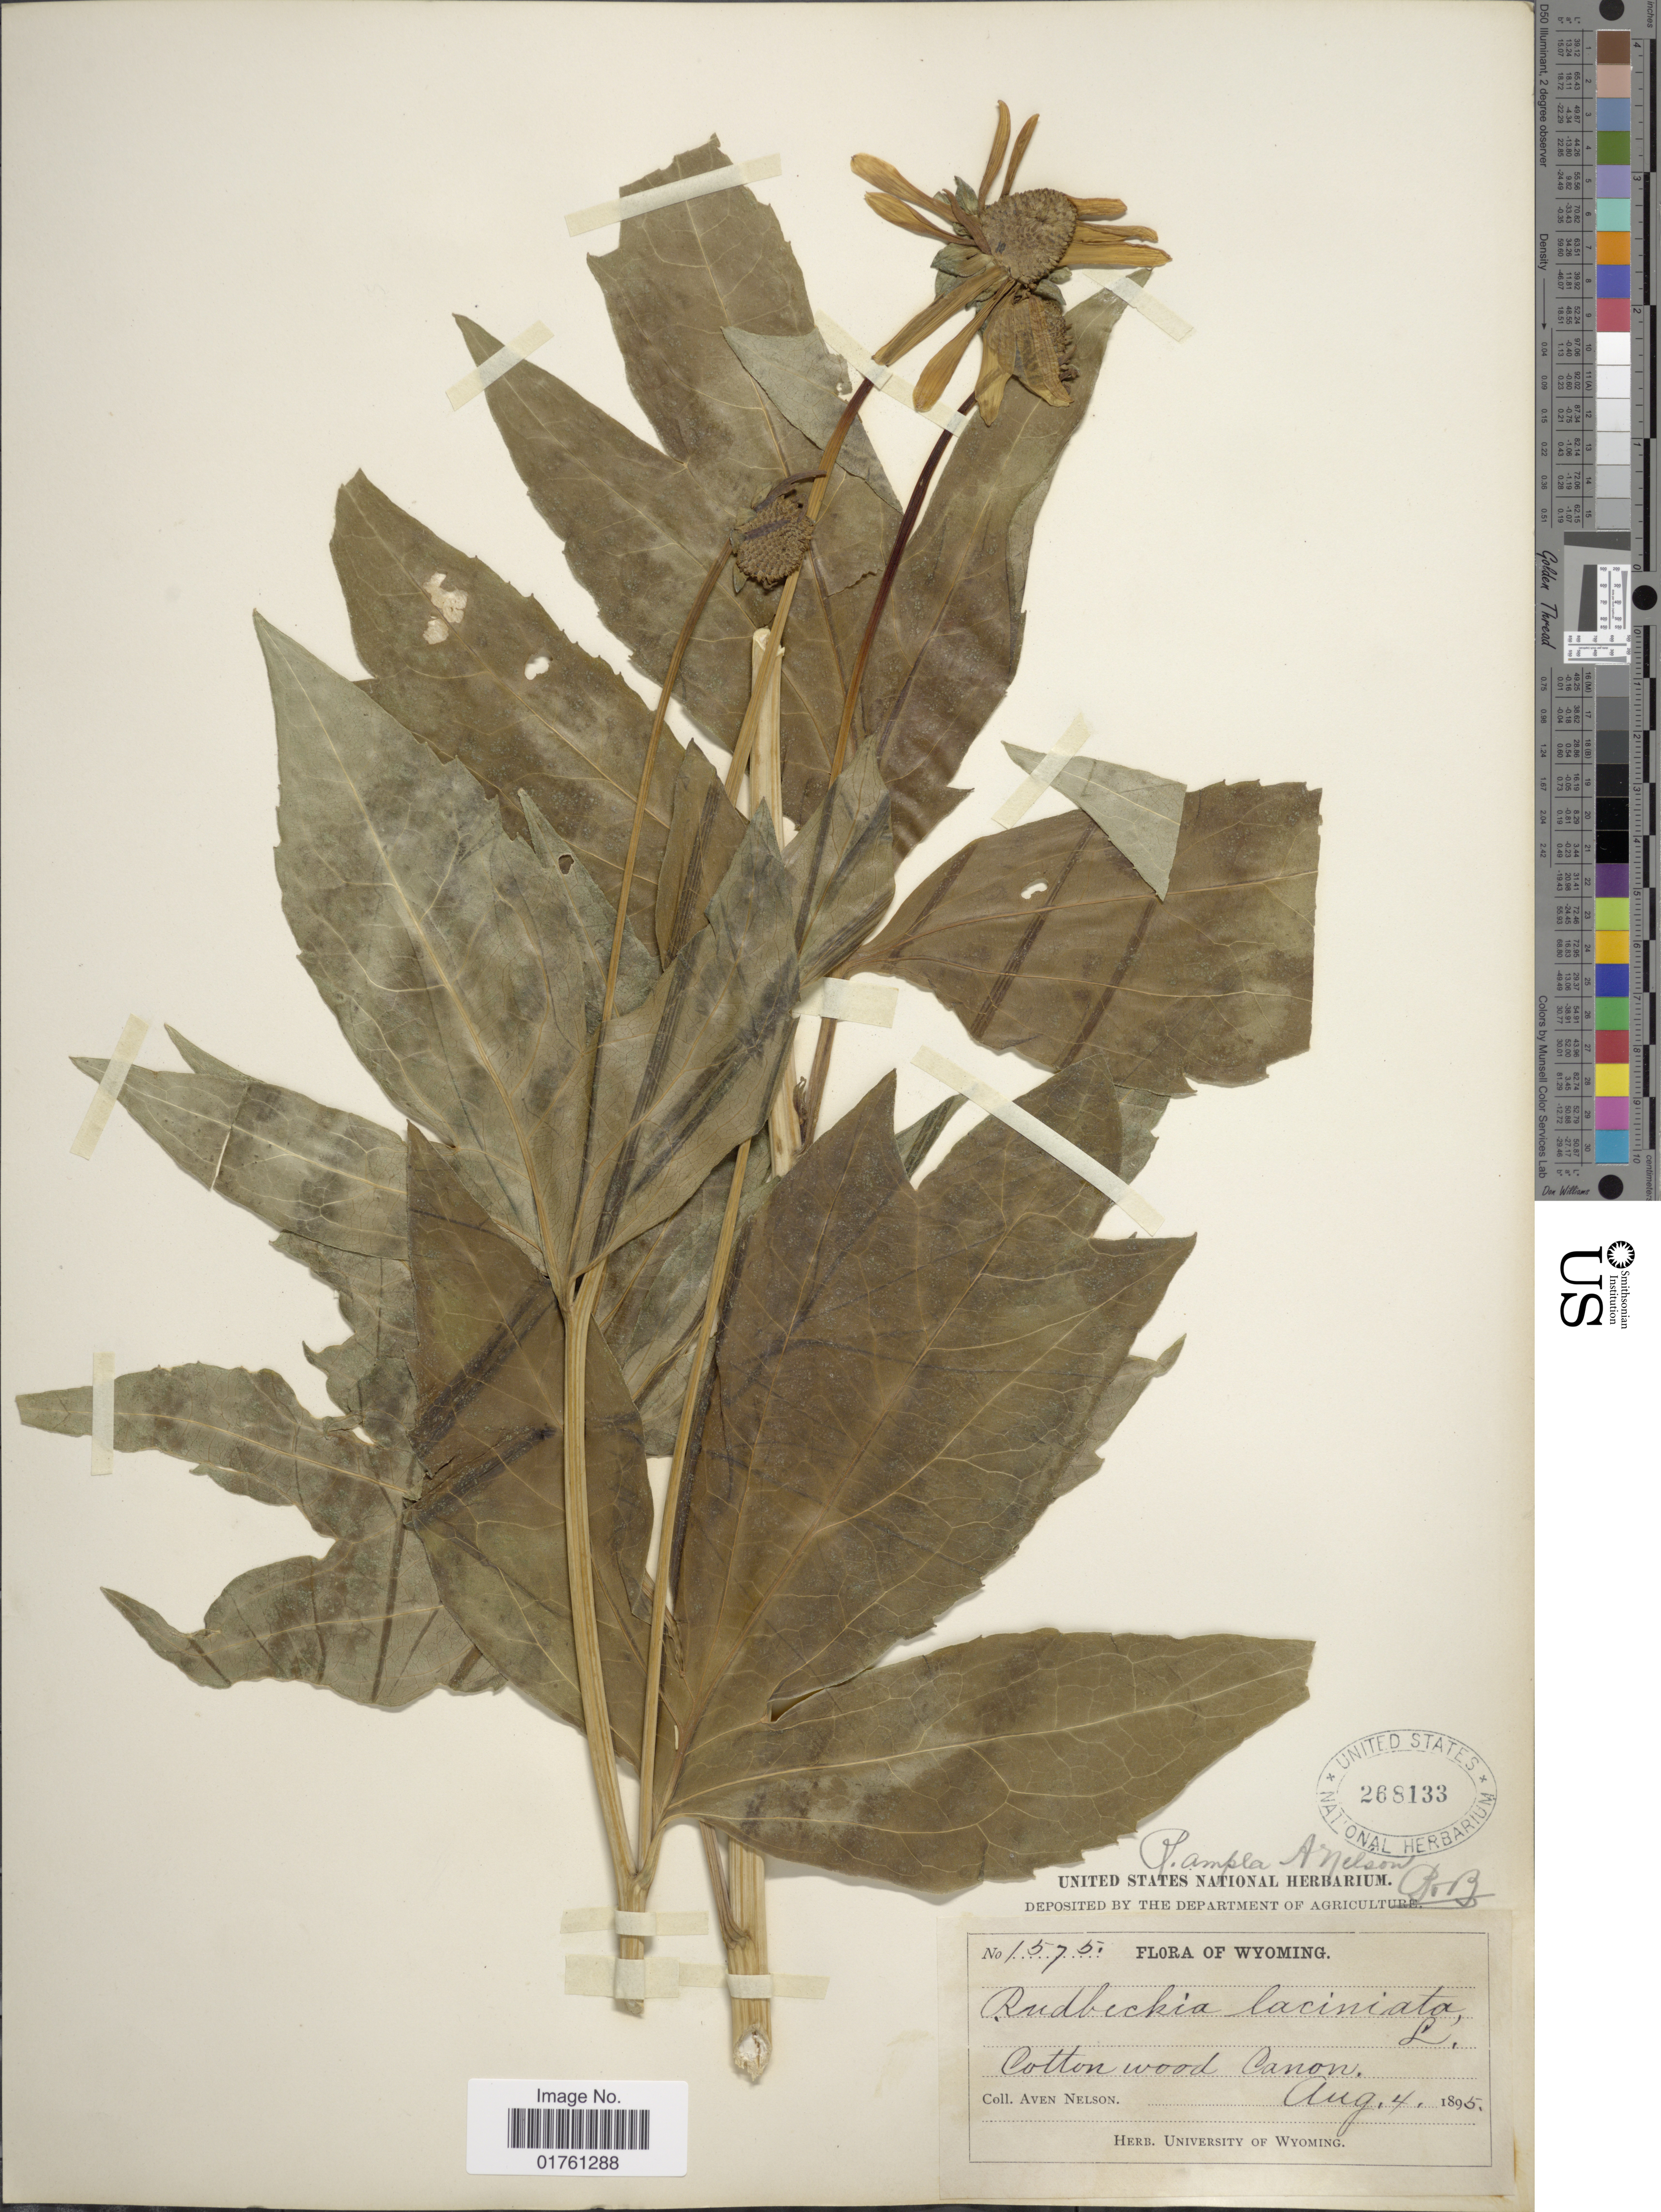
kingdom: Plantae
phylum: Tracheophyta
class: Magnoliopsida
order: Asterales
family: Asteraceae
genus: Rudbeckia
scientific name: Rudbeckia laciniata var. ampla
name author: (A. Nelson) Cronq.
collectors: A. Nelson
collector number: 1575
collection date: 1895-08-04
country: United States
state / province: Wyoming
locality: Cottonwood Canon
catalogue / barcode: US 268133